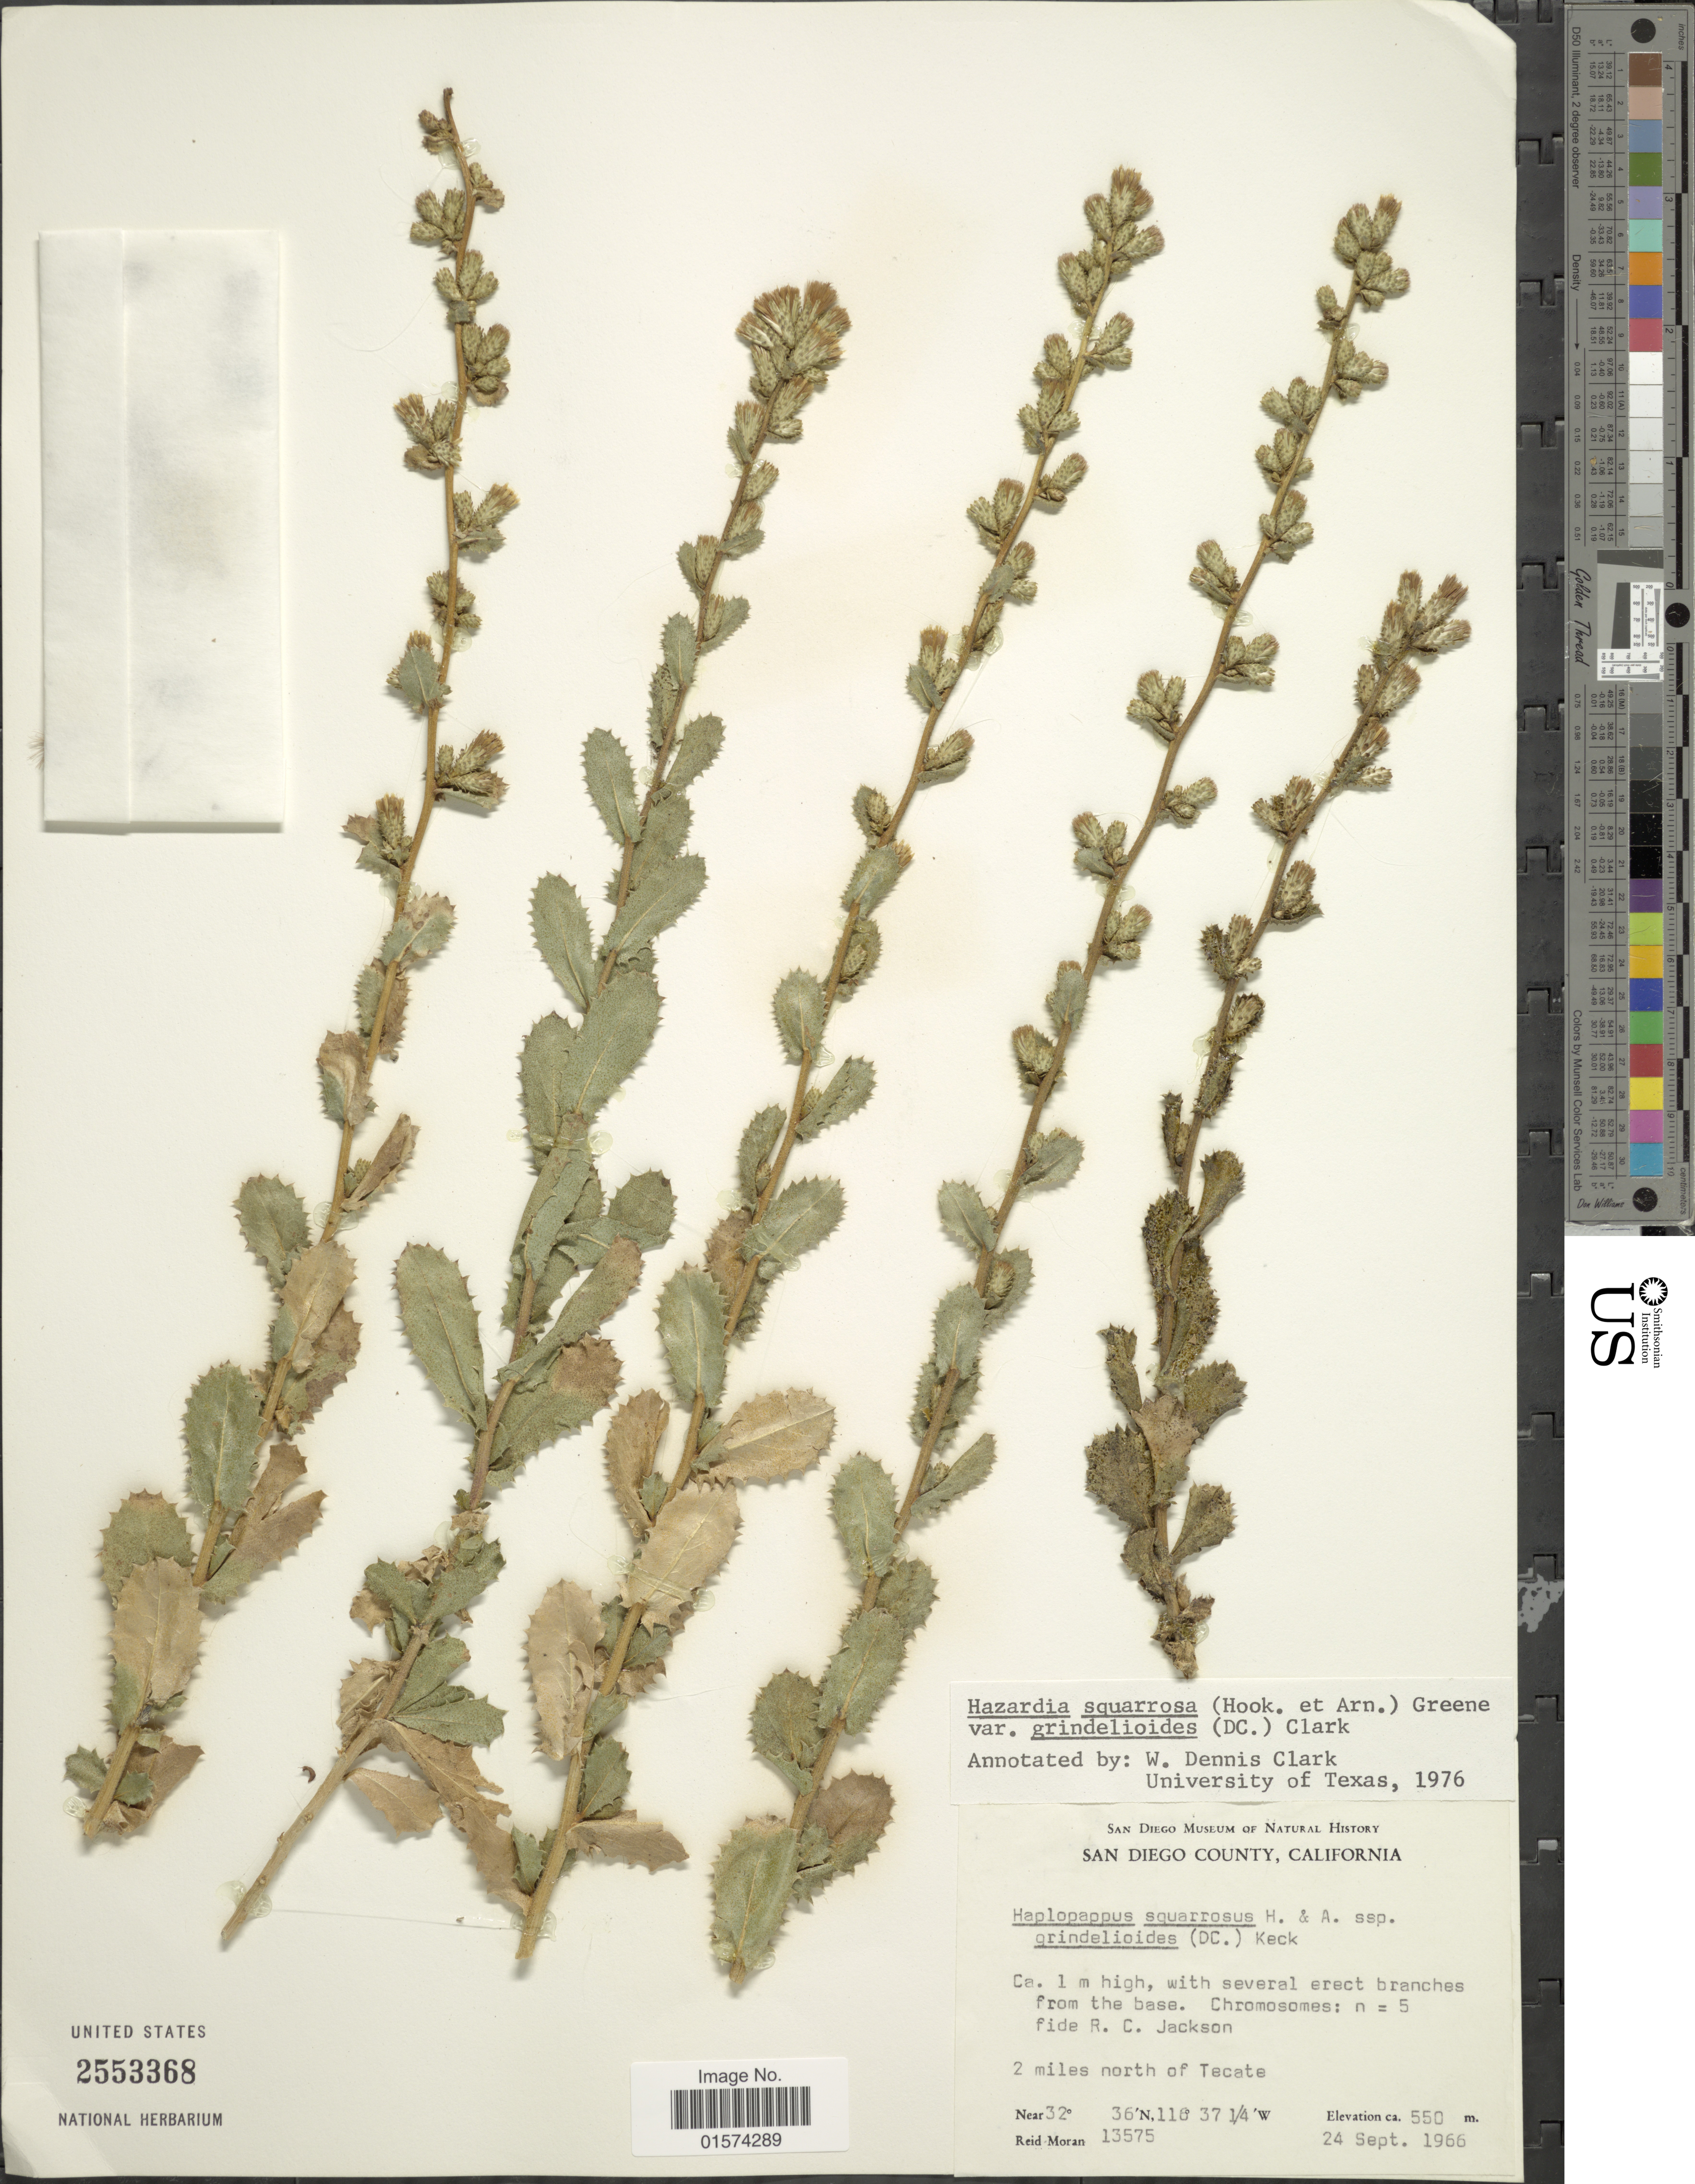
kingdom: Plantae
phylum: Tracheophyta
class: Magnoliopsida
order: Asterales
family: Asteraceae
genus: Hazardia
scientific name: Hazardia squarrosa var. grindelioides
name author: (DC.) W.D. Clark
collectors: R. V. Moran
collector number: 13575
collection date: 1966-09-24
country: United States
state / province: California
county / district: San Diego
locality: San Diego County, 2 miles north of Tecate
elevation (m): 550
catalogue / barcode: US 2553368